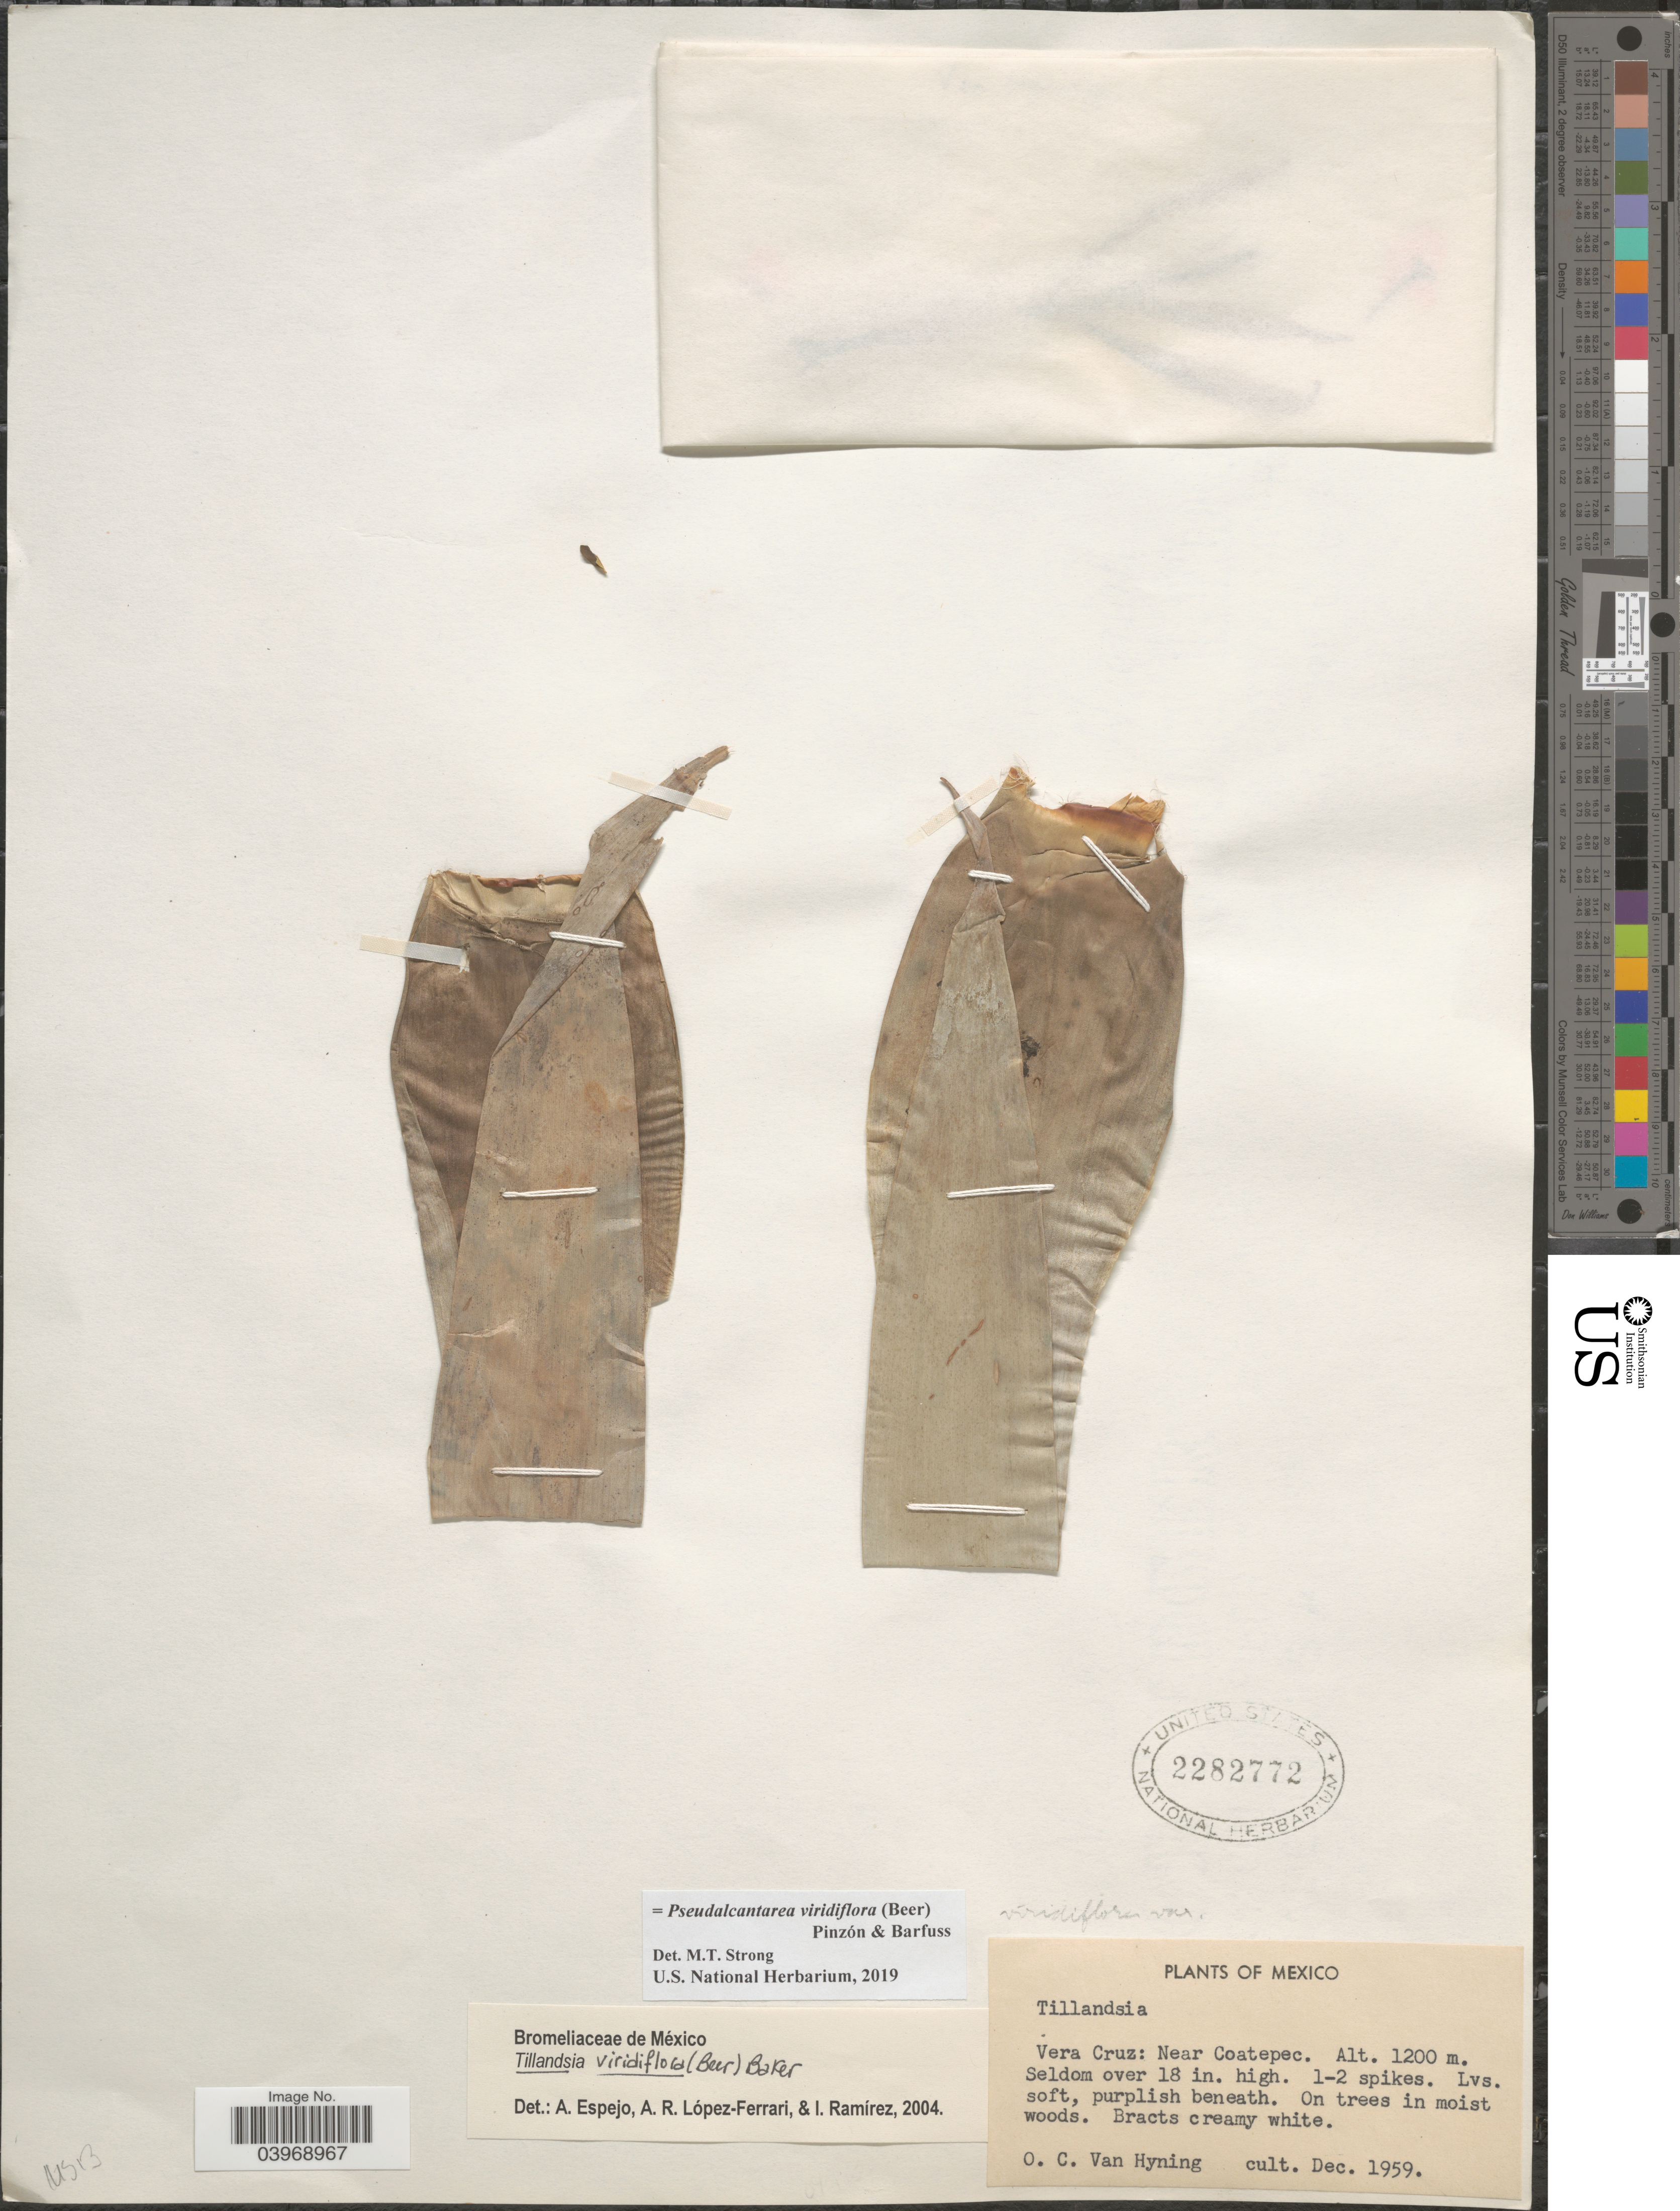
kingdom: Plantae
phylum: Tracheophyta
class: Liliopsida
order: Poales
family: Bromeliaceae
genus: Pseudalcantarea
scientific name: Pseudalcantarea viridiflora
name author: (Beer) Pinzón & Barfuss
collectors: O. Van Hyning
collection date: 1959-12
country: Mexico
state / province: Veracruz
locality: Vera Cruz: Near Coatepec.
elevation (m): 1200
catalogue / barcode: US 2282772